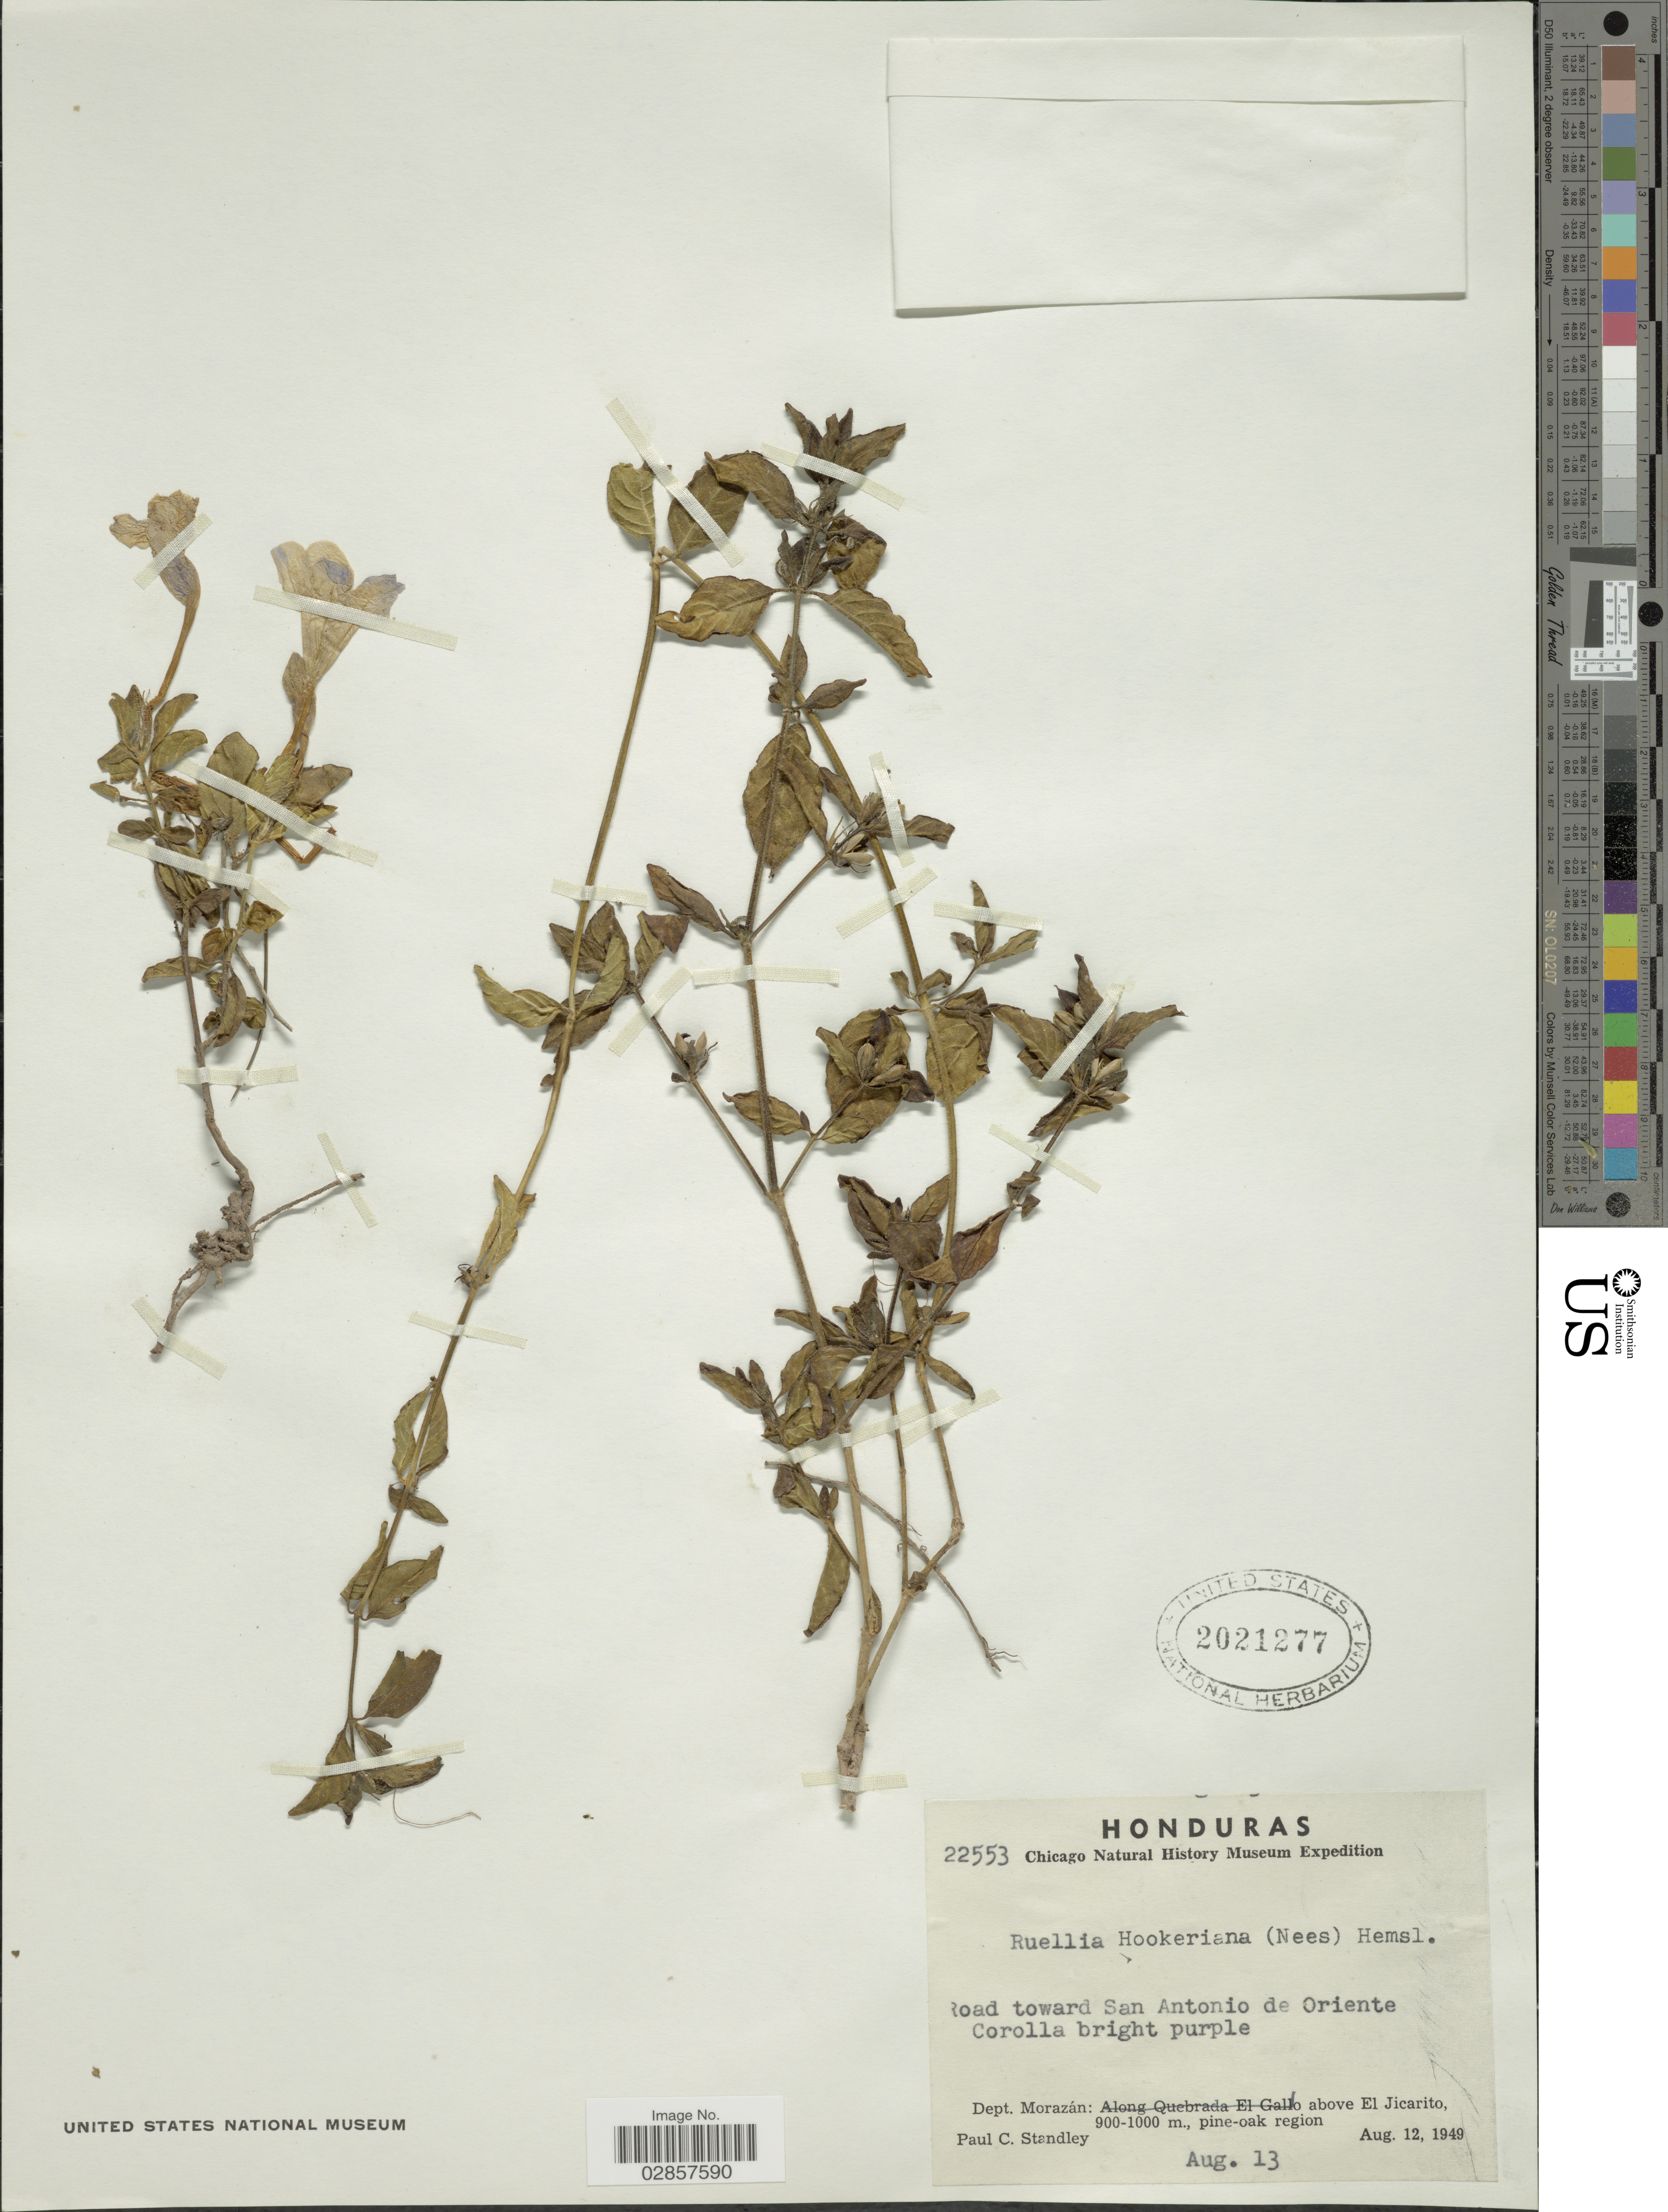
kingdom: Plantae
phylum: Tracheophyta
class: Magnoliopsida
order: Lamiales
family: Acanthaceae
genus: Ruellia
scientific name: Ruellia hookeriana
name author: (Nees) Hemsl.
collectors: P. C. Standley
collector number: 22553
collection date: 1949-08-13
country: Honduras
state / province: Fco. Morazán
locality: Road toward San Antonio de Oriente, Dept. Morazán, above El Jicarito.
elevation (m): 900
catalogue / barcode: US 2021277